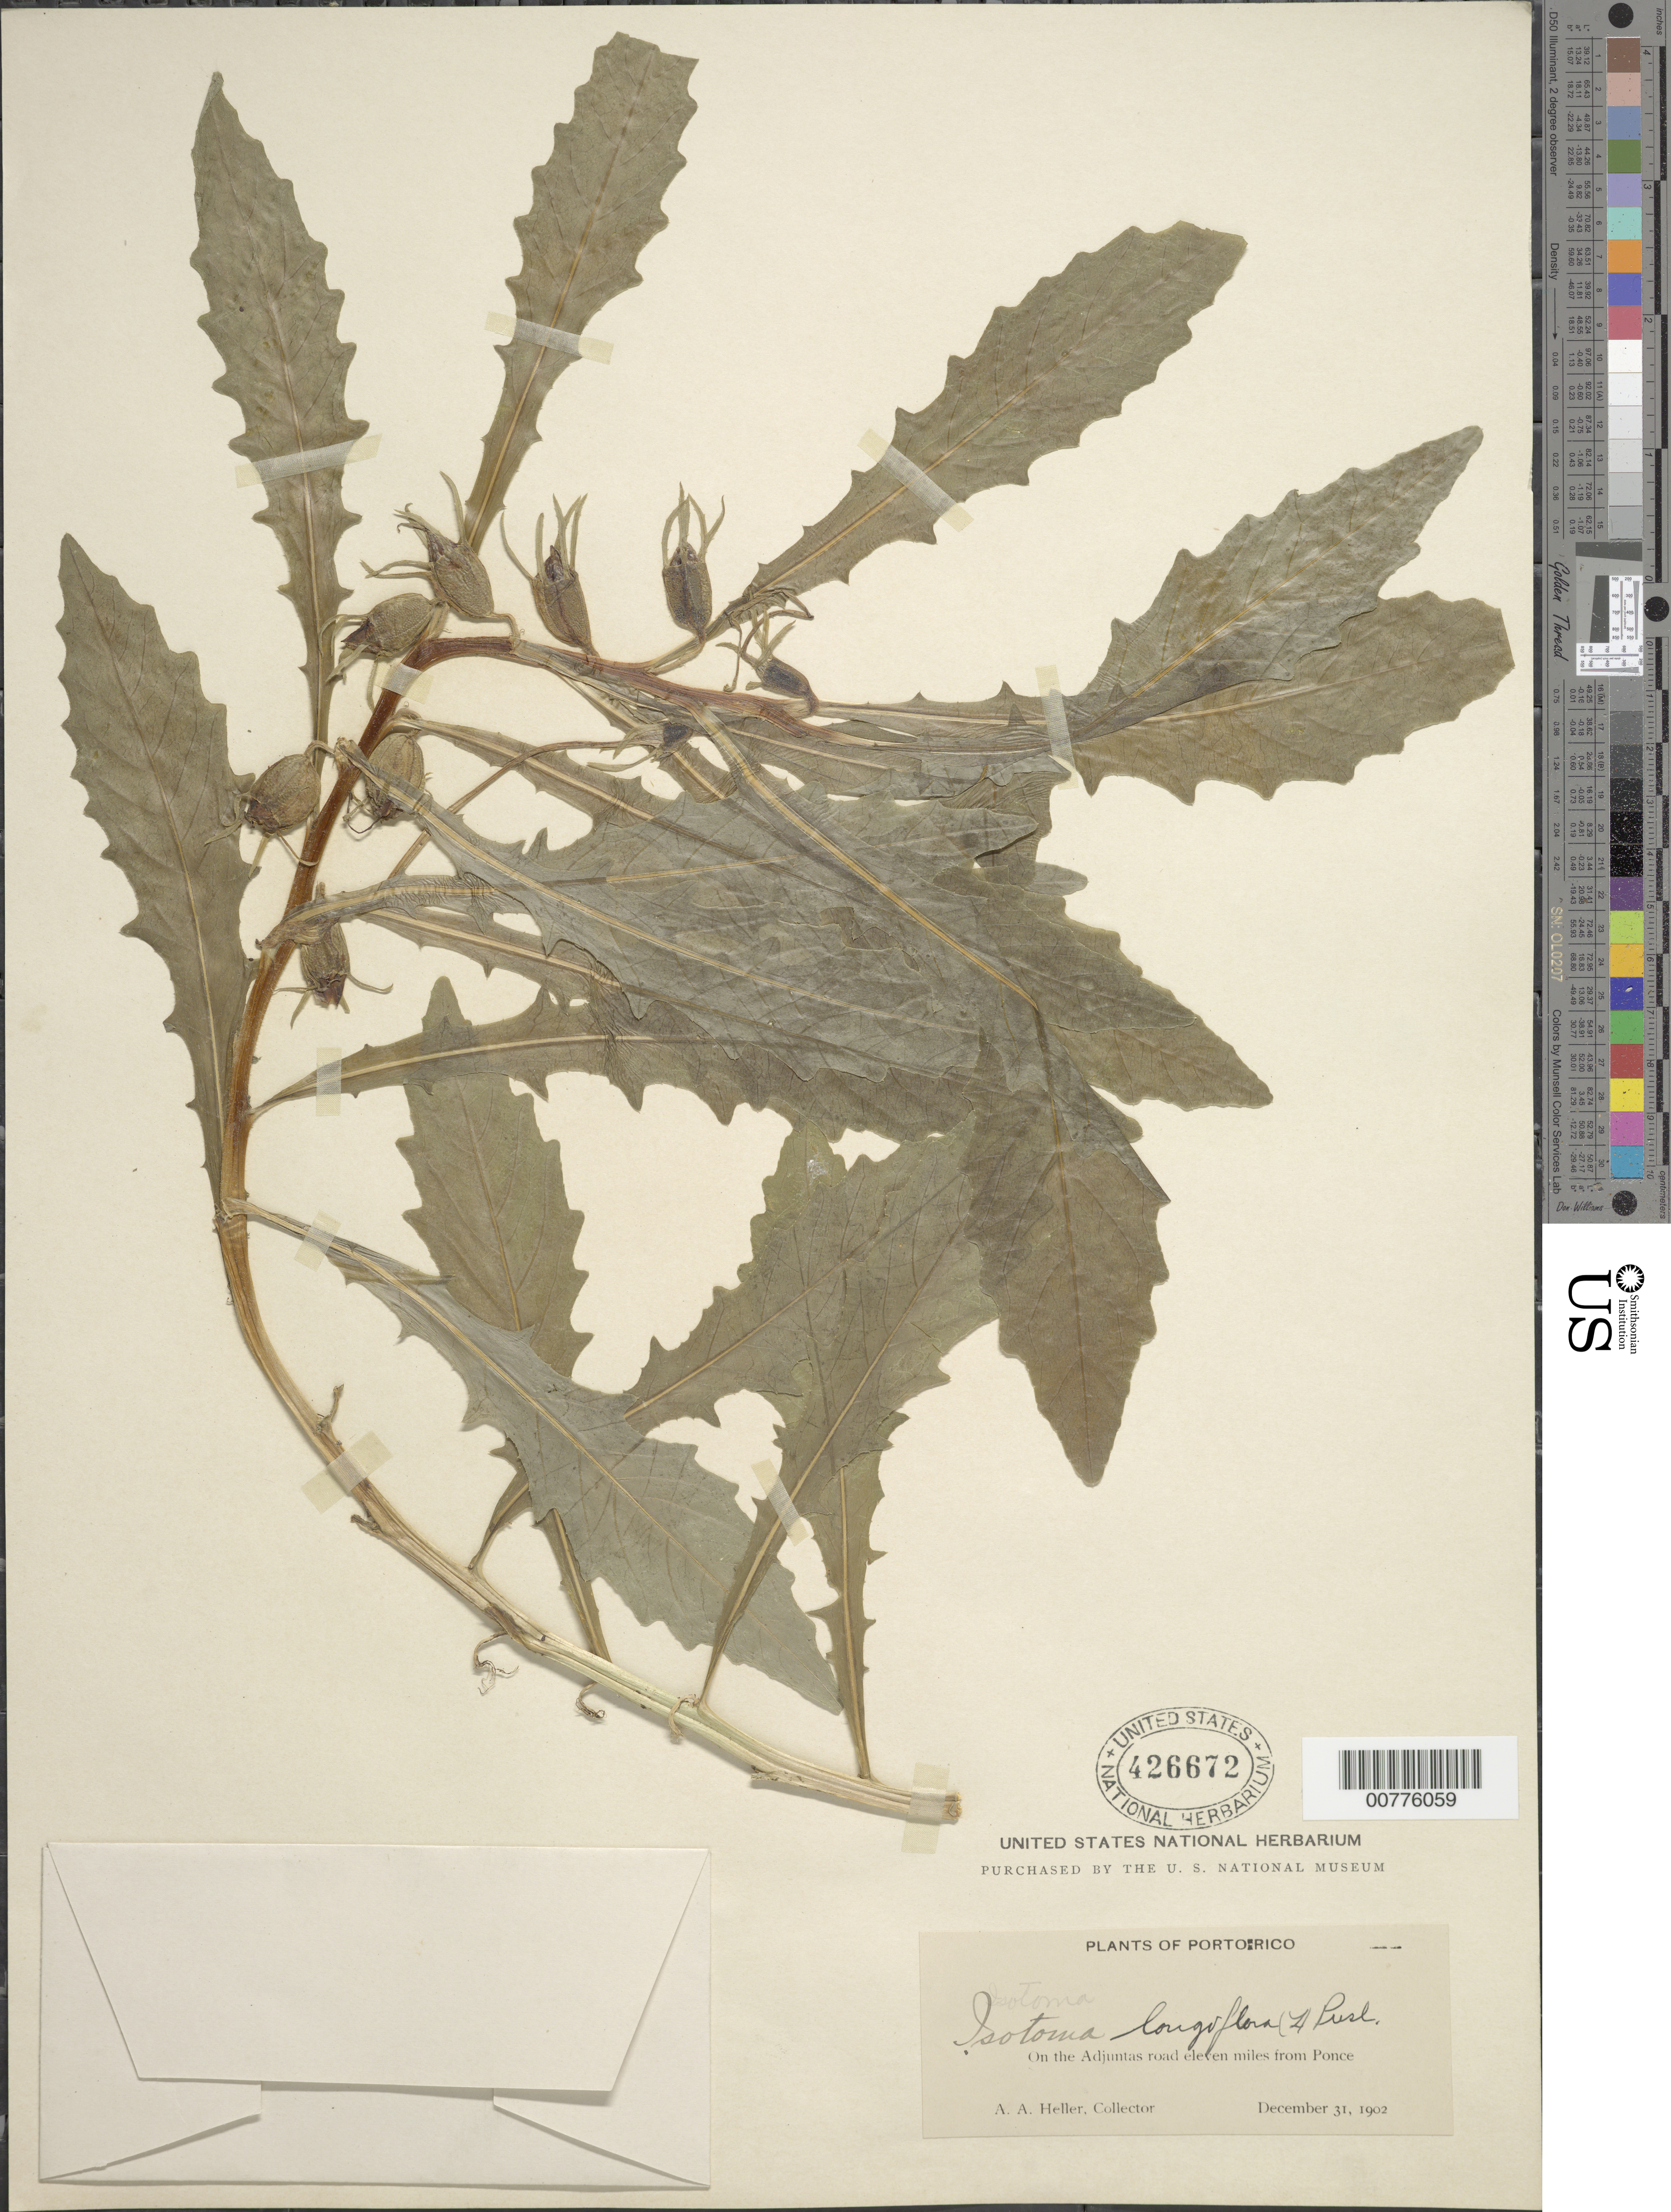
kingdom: Plantae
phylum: Tracheophyta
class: Magnoliopsida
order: Asterales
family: Campanulaceae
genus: Isotoma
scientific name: Isotoma longiflora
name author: (L.) C. Presl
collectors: A. A. Heller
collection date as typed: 31 Dec 1902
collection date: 1902-12-31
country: Puerto Rico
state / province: Ponce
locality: On the Adjuntas road, 11 miles from Ponce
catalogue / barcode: US 426672